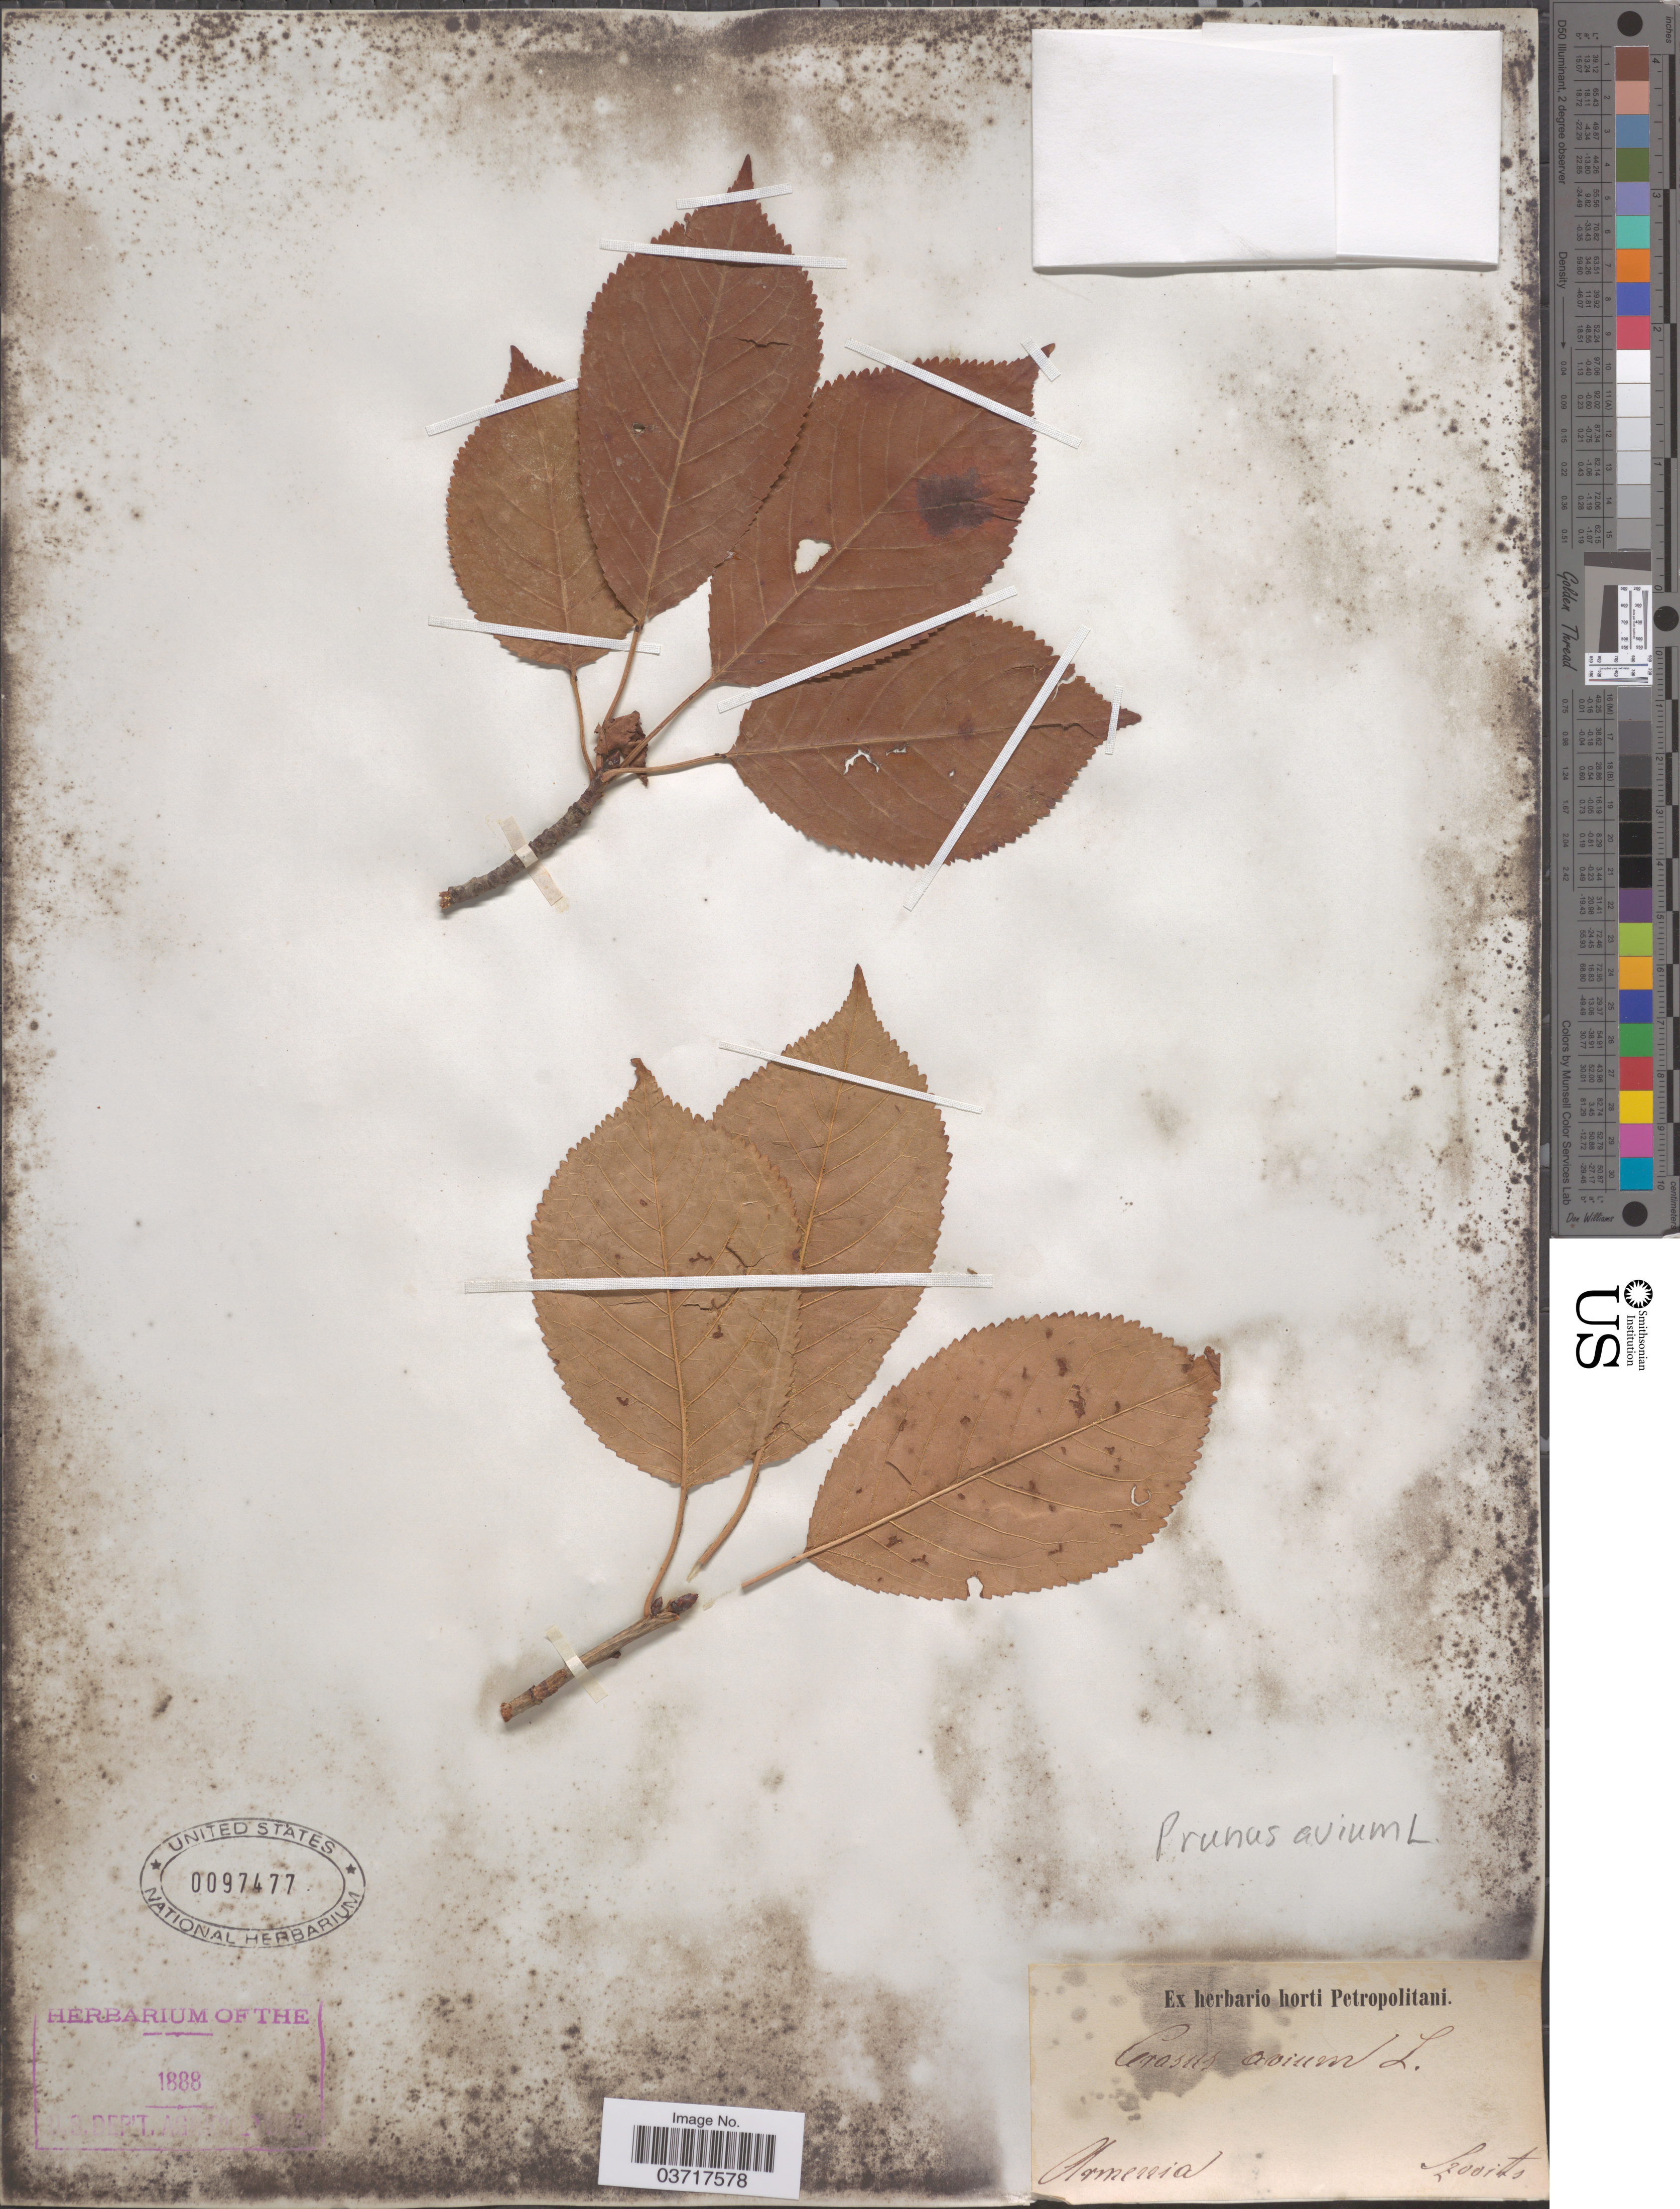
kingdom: Plantae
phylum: Tracheophyta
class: Magnoliopsida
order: Rosales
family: Rosaceae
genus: Prunus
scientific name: Prunus avium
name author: L.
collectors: Szovits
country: Armenia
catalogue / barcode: US 97477